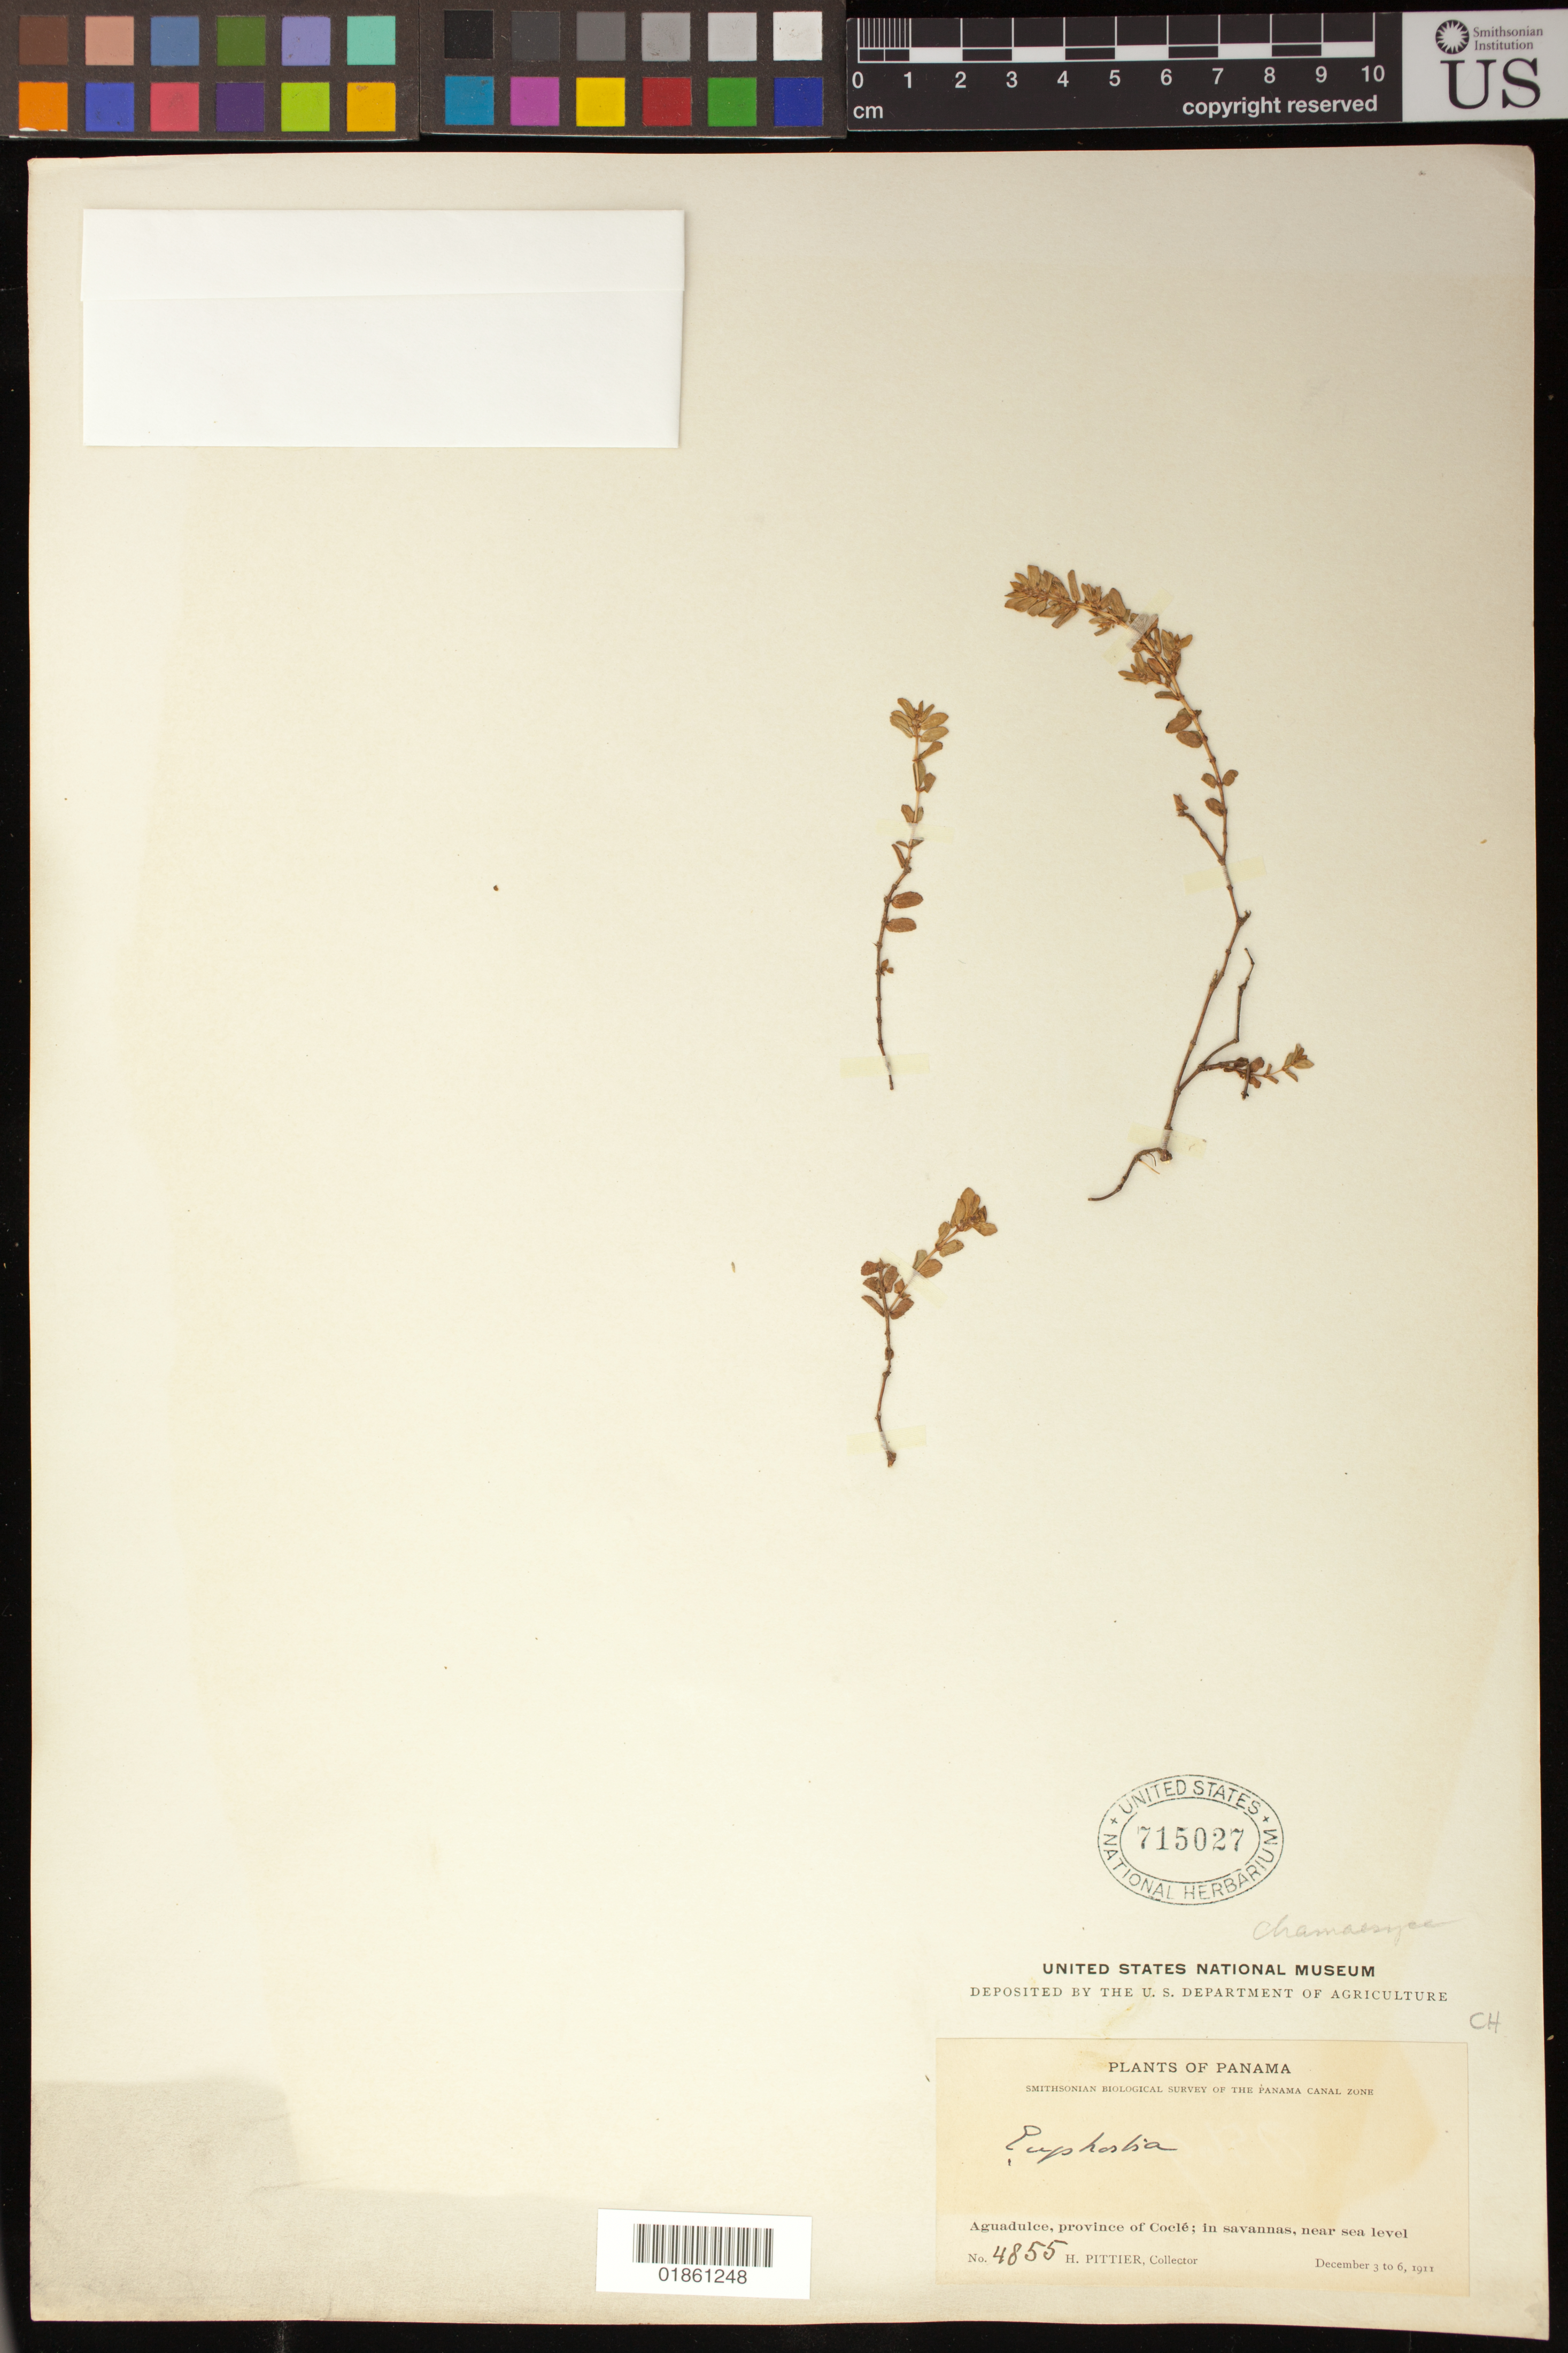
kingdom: Plantae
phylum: Tracheophyta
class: Magnoliopsida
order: Malpighiales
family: Euphorbiaceae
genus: Euphorbia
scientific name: Euphorbia sp.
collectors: H. F. Pittier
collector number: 4855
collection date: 1911-12-03/1911-12-06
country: Panama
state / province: Coclé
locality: Aguadulce in savannas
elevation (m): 0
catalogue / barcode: US 715027